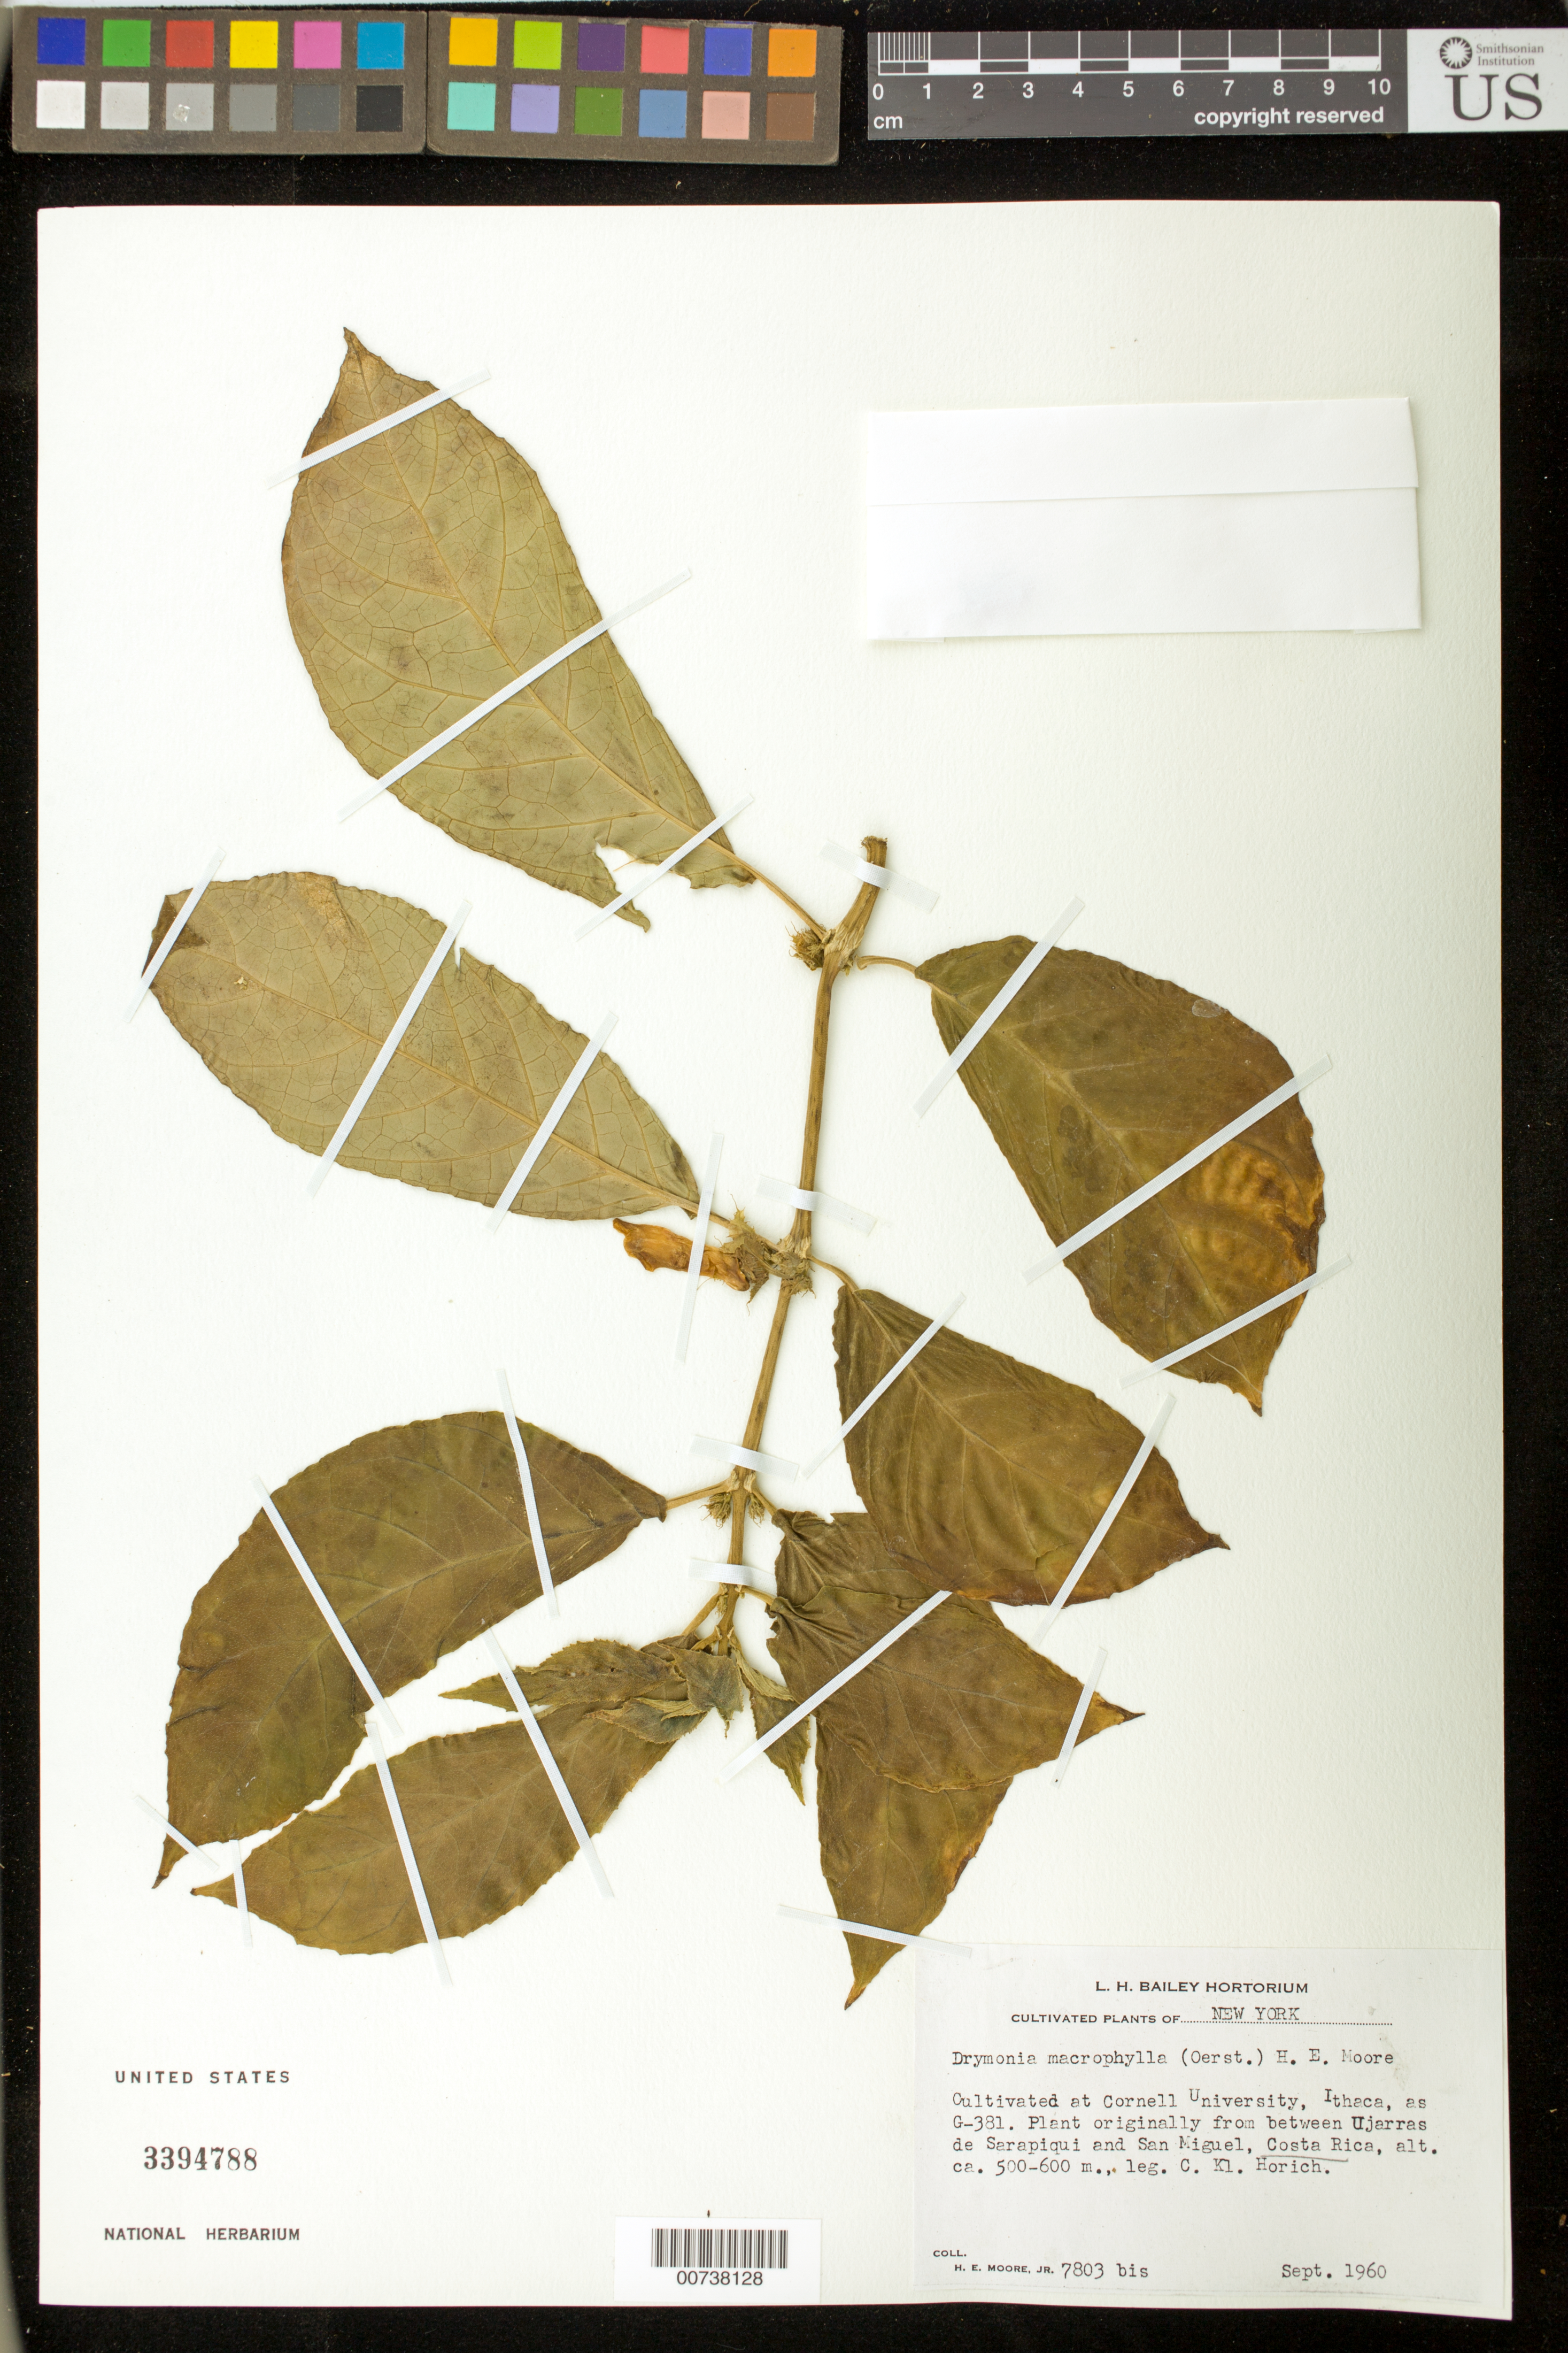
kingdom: Plantae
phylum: Tracheophyta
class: Magnoliopsida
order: Lamiales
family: Gesneriaceae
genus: Drymonia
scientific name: Drymonia macrophylla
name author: (Oerst.) H.E. Moore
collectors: H. E. Moore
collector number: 7803 bis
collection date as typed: Sep 1960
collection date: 1960-09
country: Costa Rica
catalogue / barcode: US 3394788